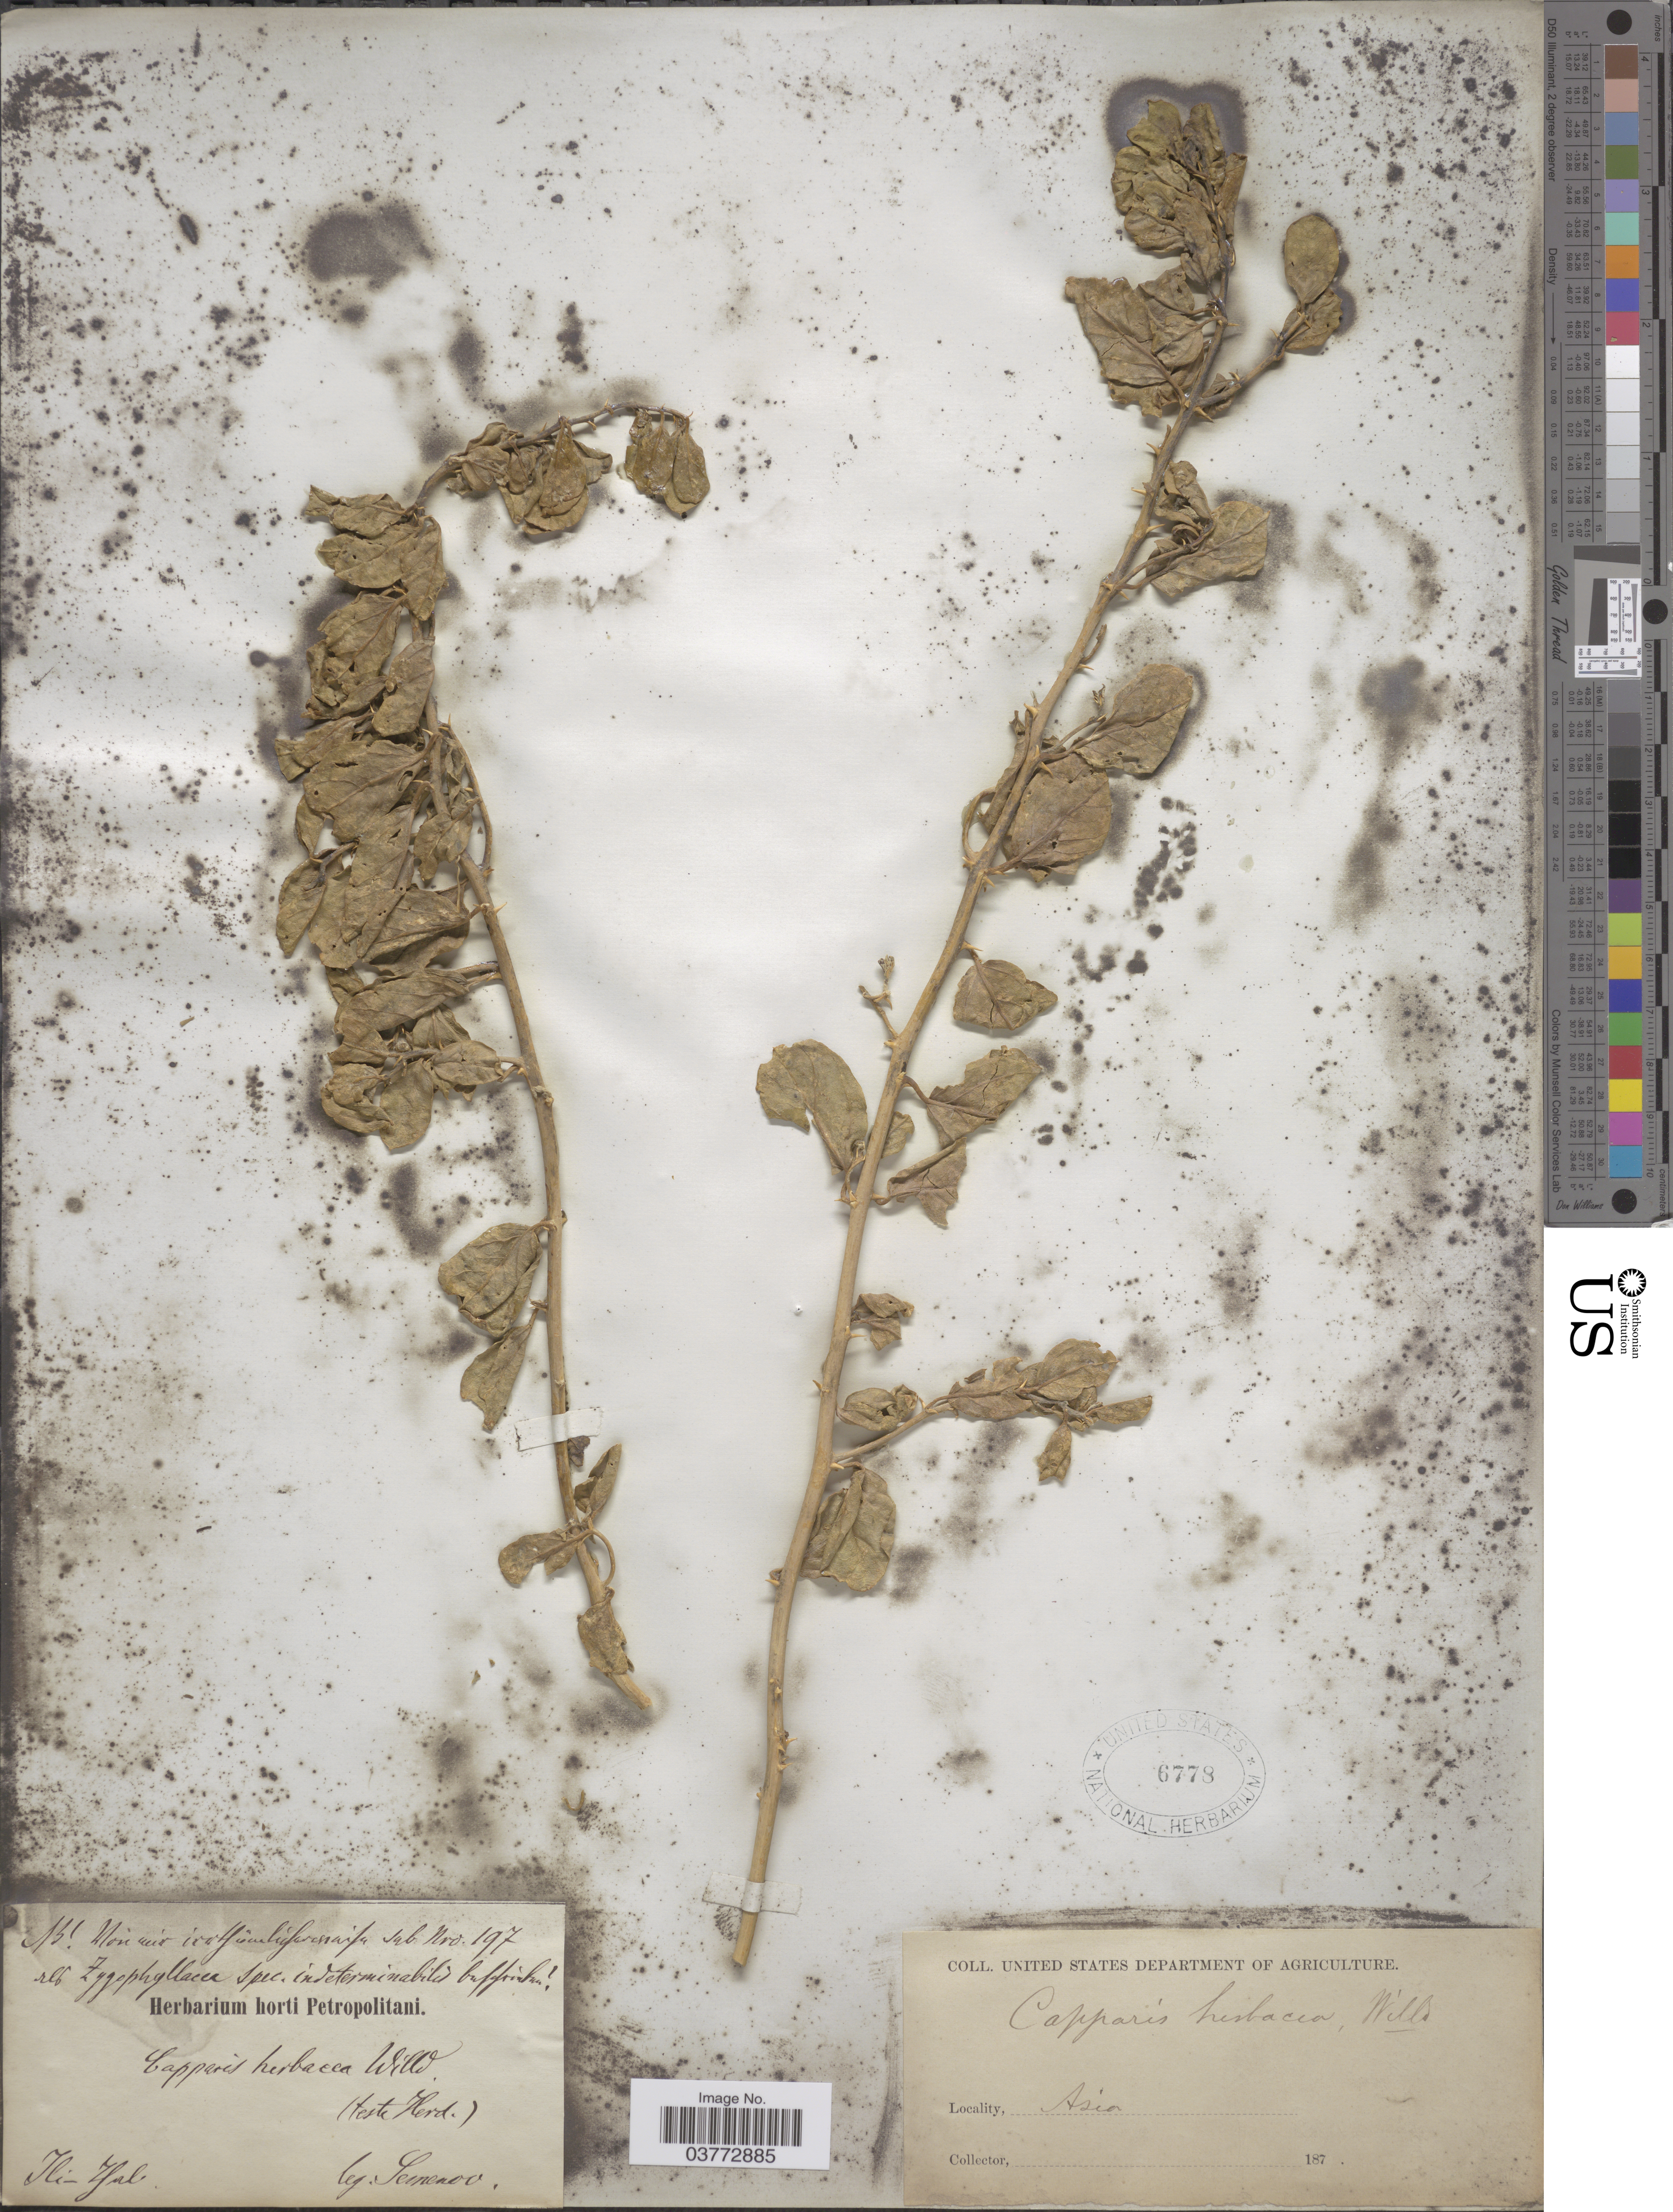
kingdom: Plantae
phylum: Tracheophyta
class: Magnoliopsida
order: Brassicales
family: Capparaceae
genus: Capparis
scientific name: Capparis sicula subsp. herbacea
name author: (Willd.) Inocencio et al.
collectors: -- Semenov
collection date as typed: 187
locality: Ili-Zfab. [interpreted] Asia.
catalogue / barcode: US 6778